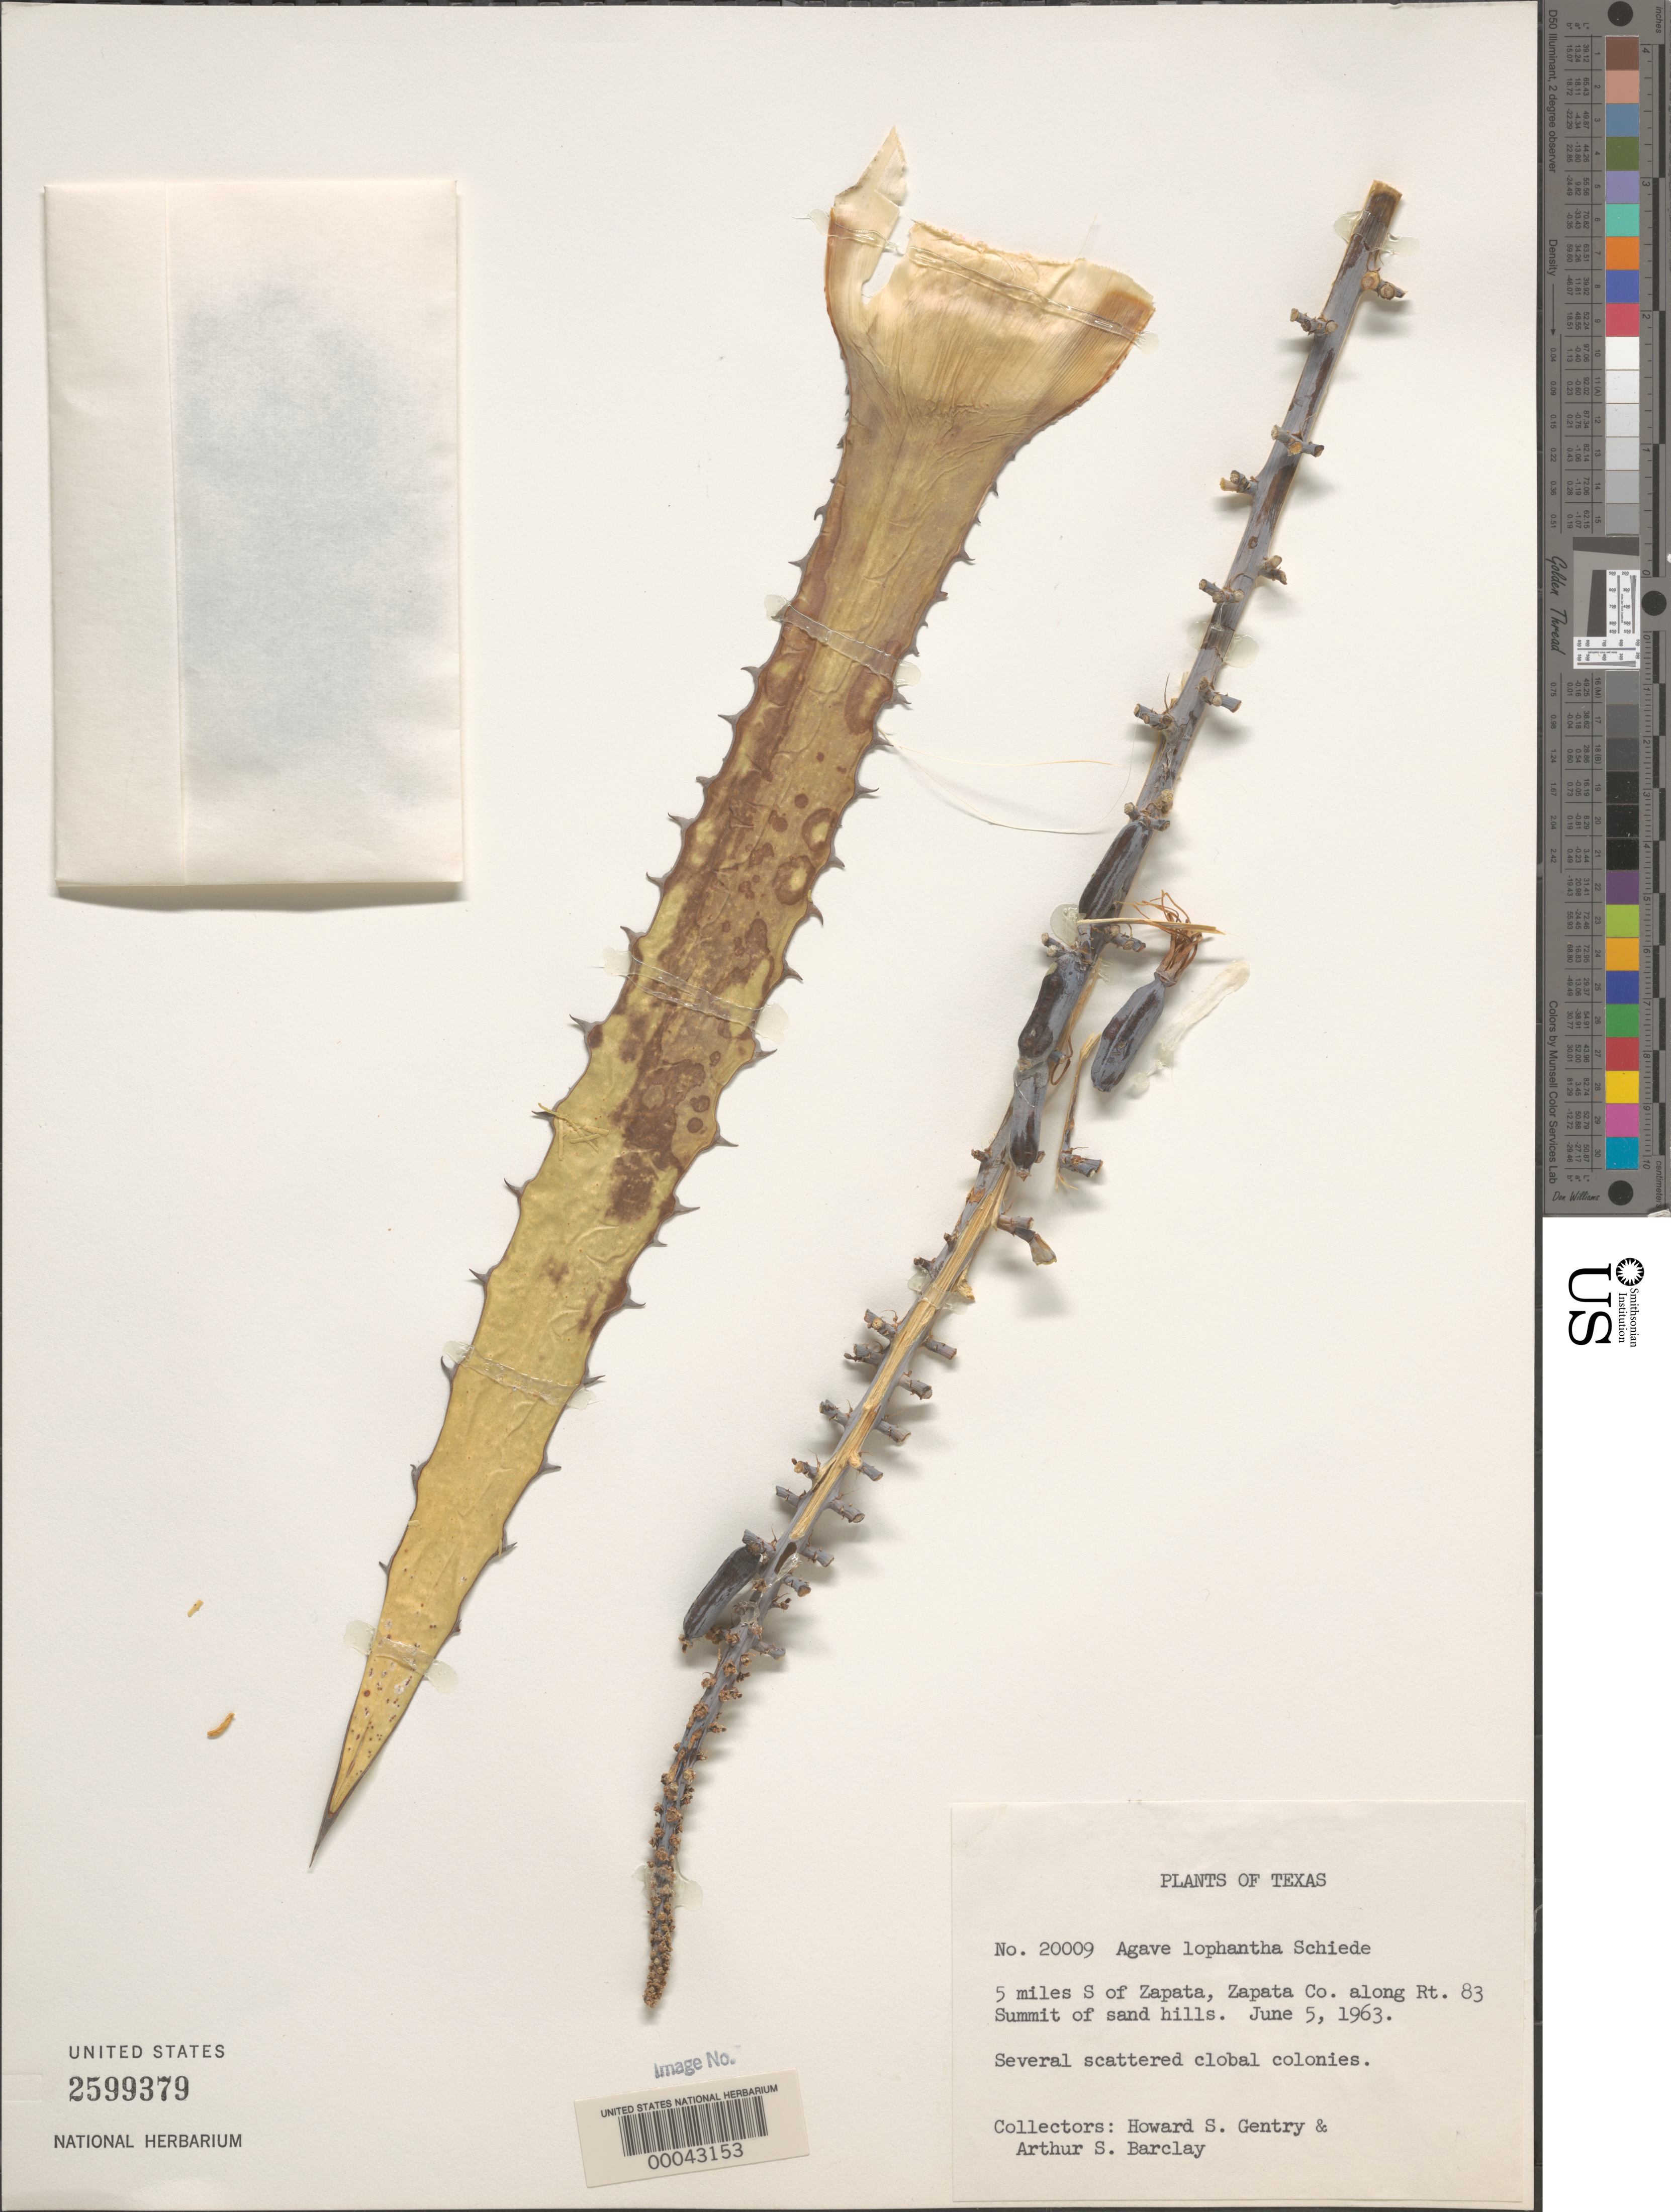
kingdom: Plantae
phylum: Tracheophyta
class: Liliopsida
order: Asparagales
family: Asparagaceae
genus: Agave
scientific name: Agave lophantha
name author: Schiede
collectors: H. S. Gentry & A. S. Barclay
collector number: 20009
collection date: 1963-06-05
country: United States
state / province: Texas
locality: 5 miles S of Zapata, Zapata Co. along Rt. 83. Summit of sand hills.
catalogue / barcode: US 2599379